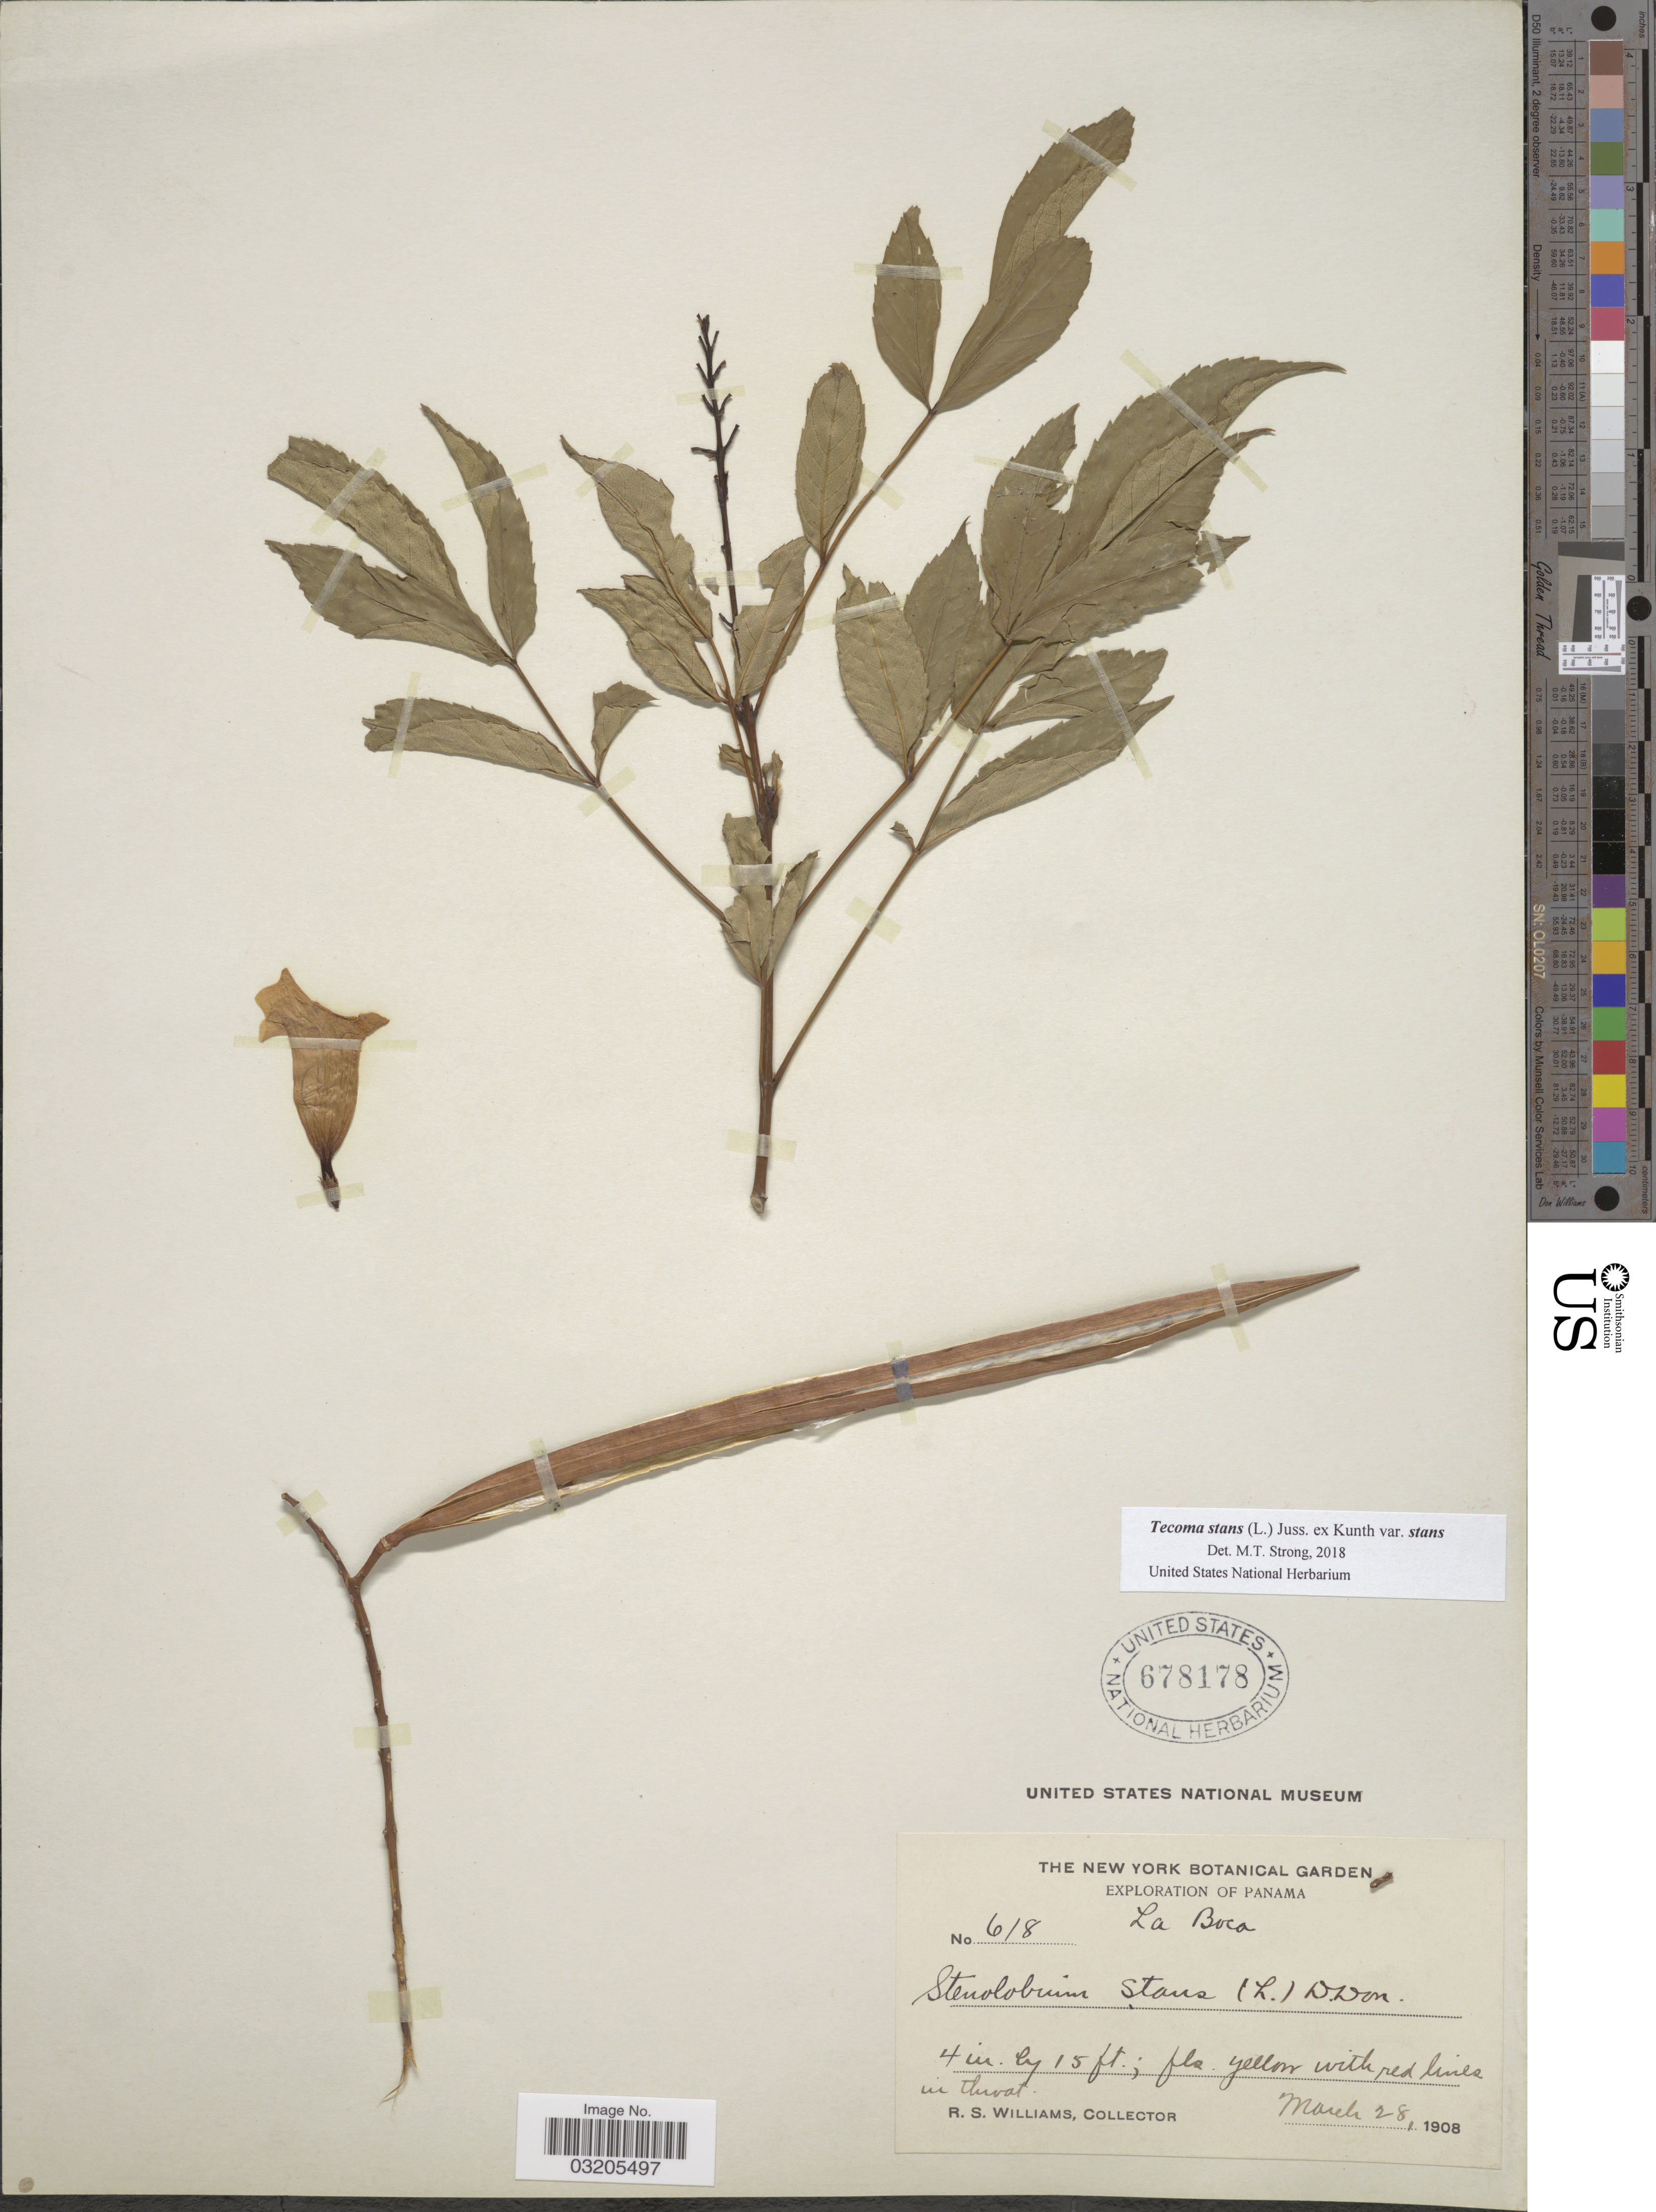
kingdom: Plantae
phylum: Tracheophyta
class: Magnoliopsida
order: Lamiales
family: Bignoniaceae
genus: Tecoma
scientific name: Tecoma stans var. stans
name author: (L.) Juss. ex Kunth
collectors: R. S. Williams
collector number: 618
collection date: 1908-03-28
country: Panama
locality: La Boca.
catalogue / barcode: US 678178